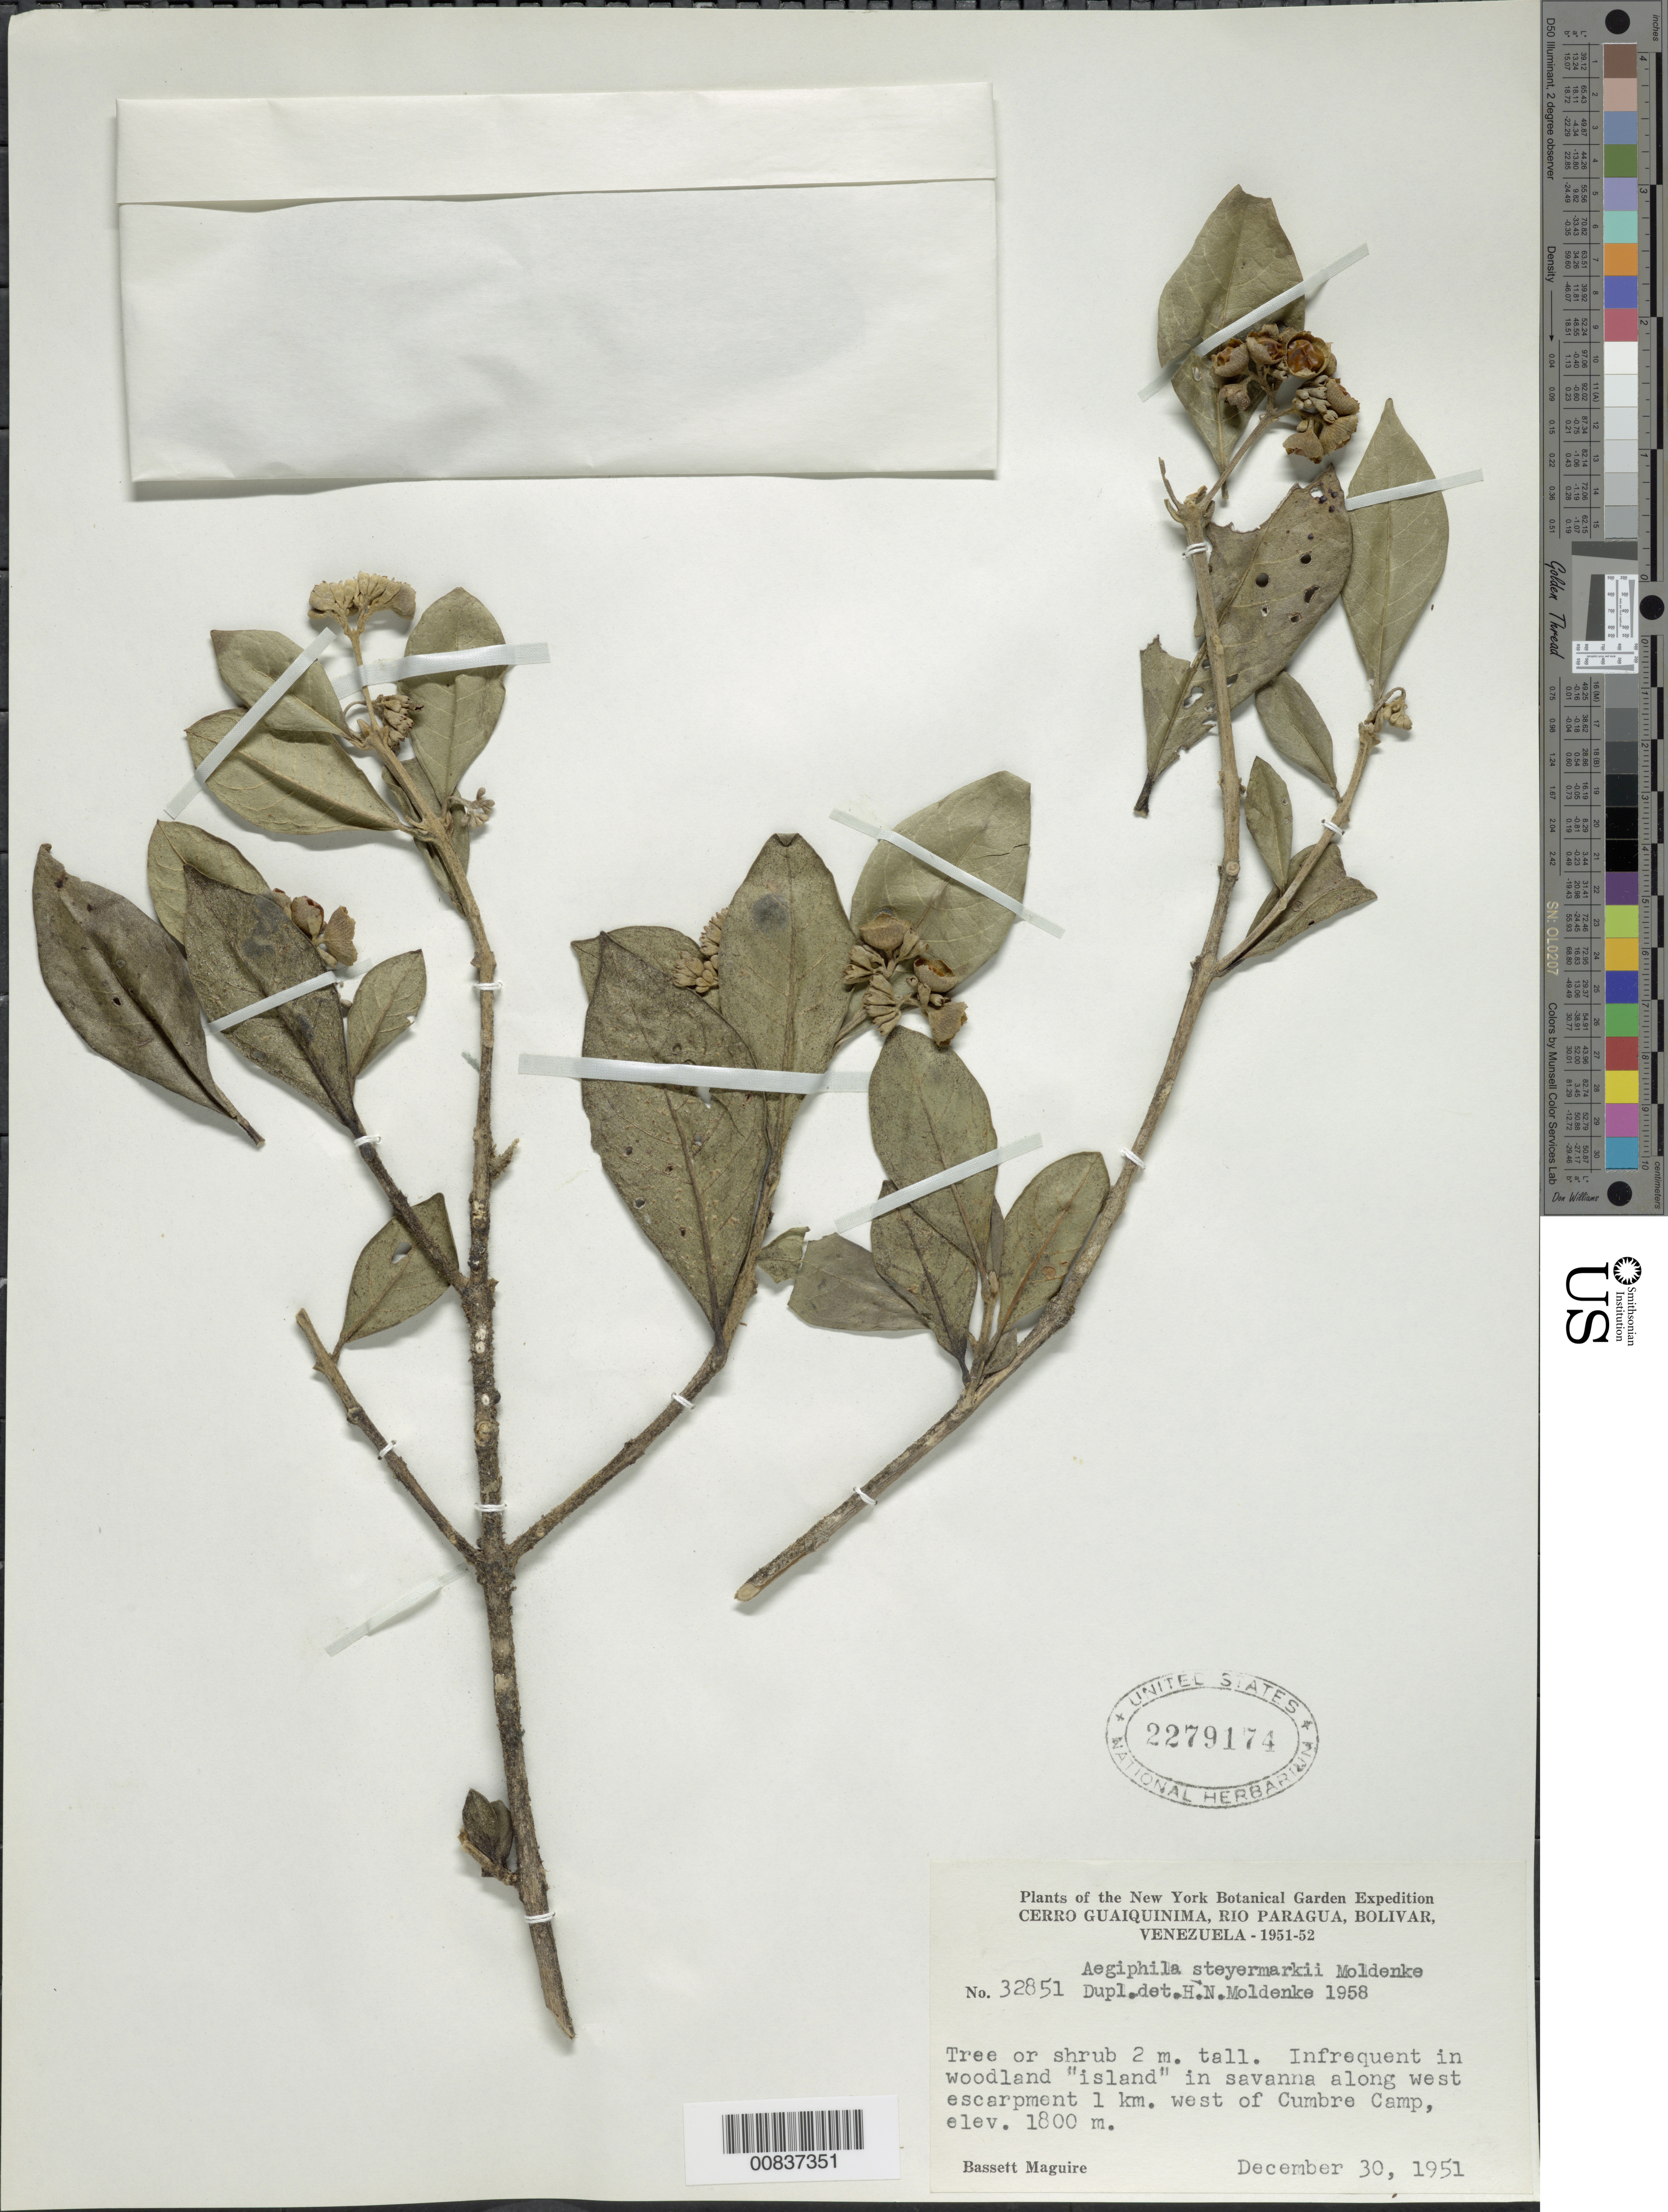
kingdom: Plantae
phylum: Tracheophyta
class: Magnoliopsida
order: Lamiales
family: Lamiaceae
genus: Aegiphila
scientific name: Aegiphila steyermarkii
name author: Moldenke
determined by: Moldenke, H. N.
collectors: B. Maguire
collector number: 32851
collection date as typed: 30-Dec-51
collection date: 1951-12-30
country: Venezuela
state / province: Bolívar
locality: Cerro Guaiquinima, Río Paragua, 1 km W of Cumbre Camp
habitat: Woodland "island" in savanna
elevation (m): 1800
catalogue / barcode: US 2279174